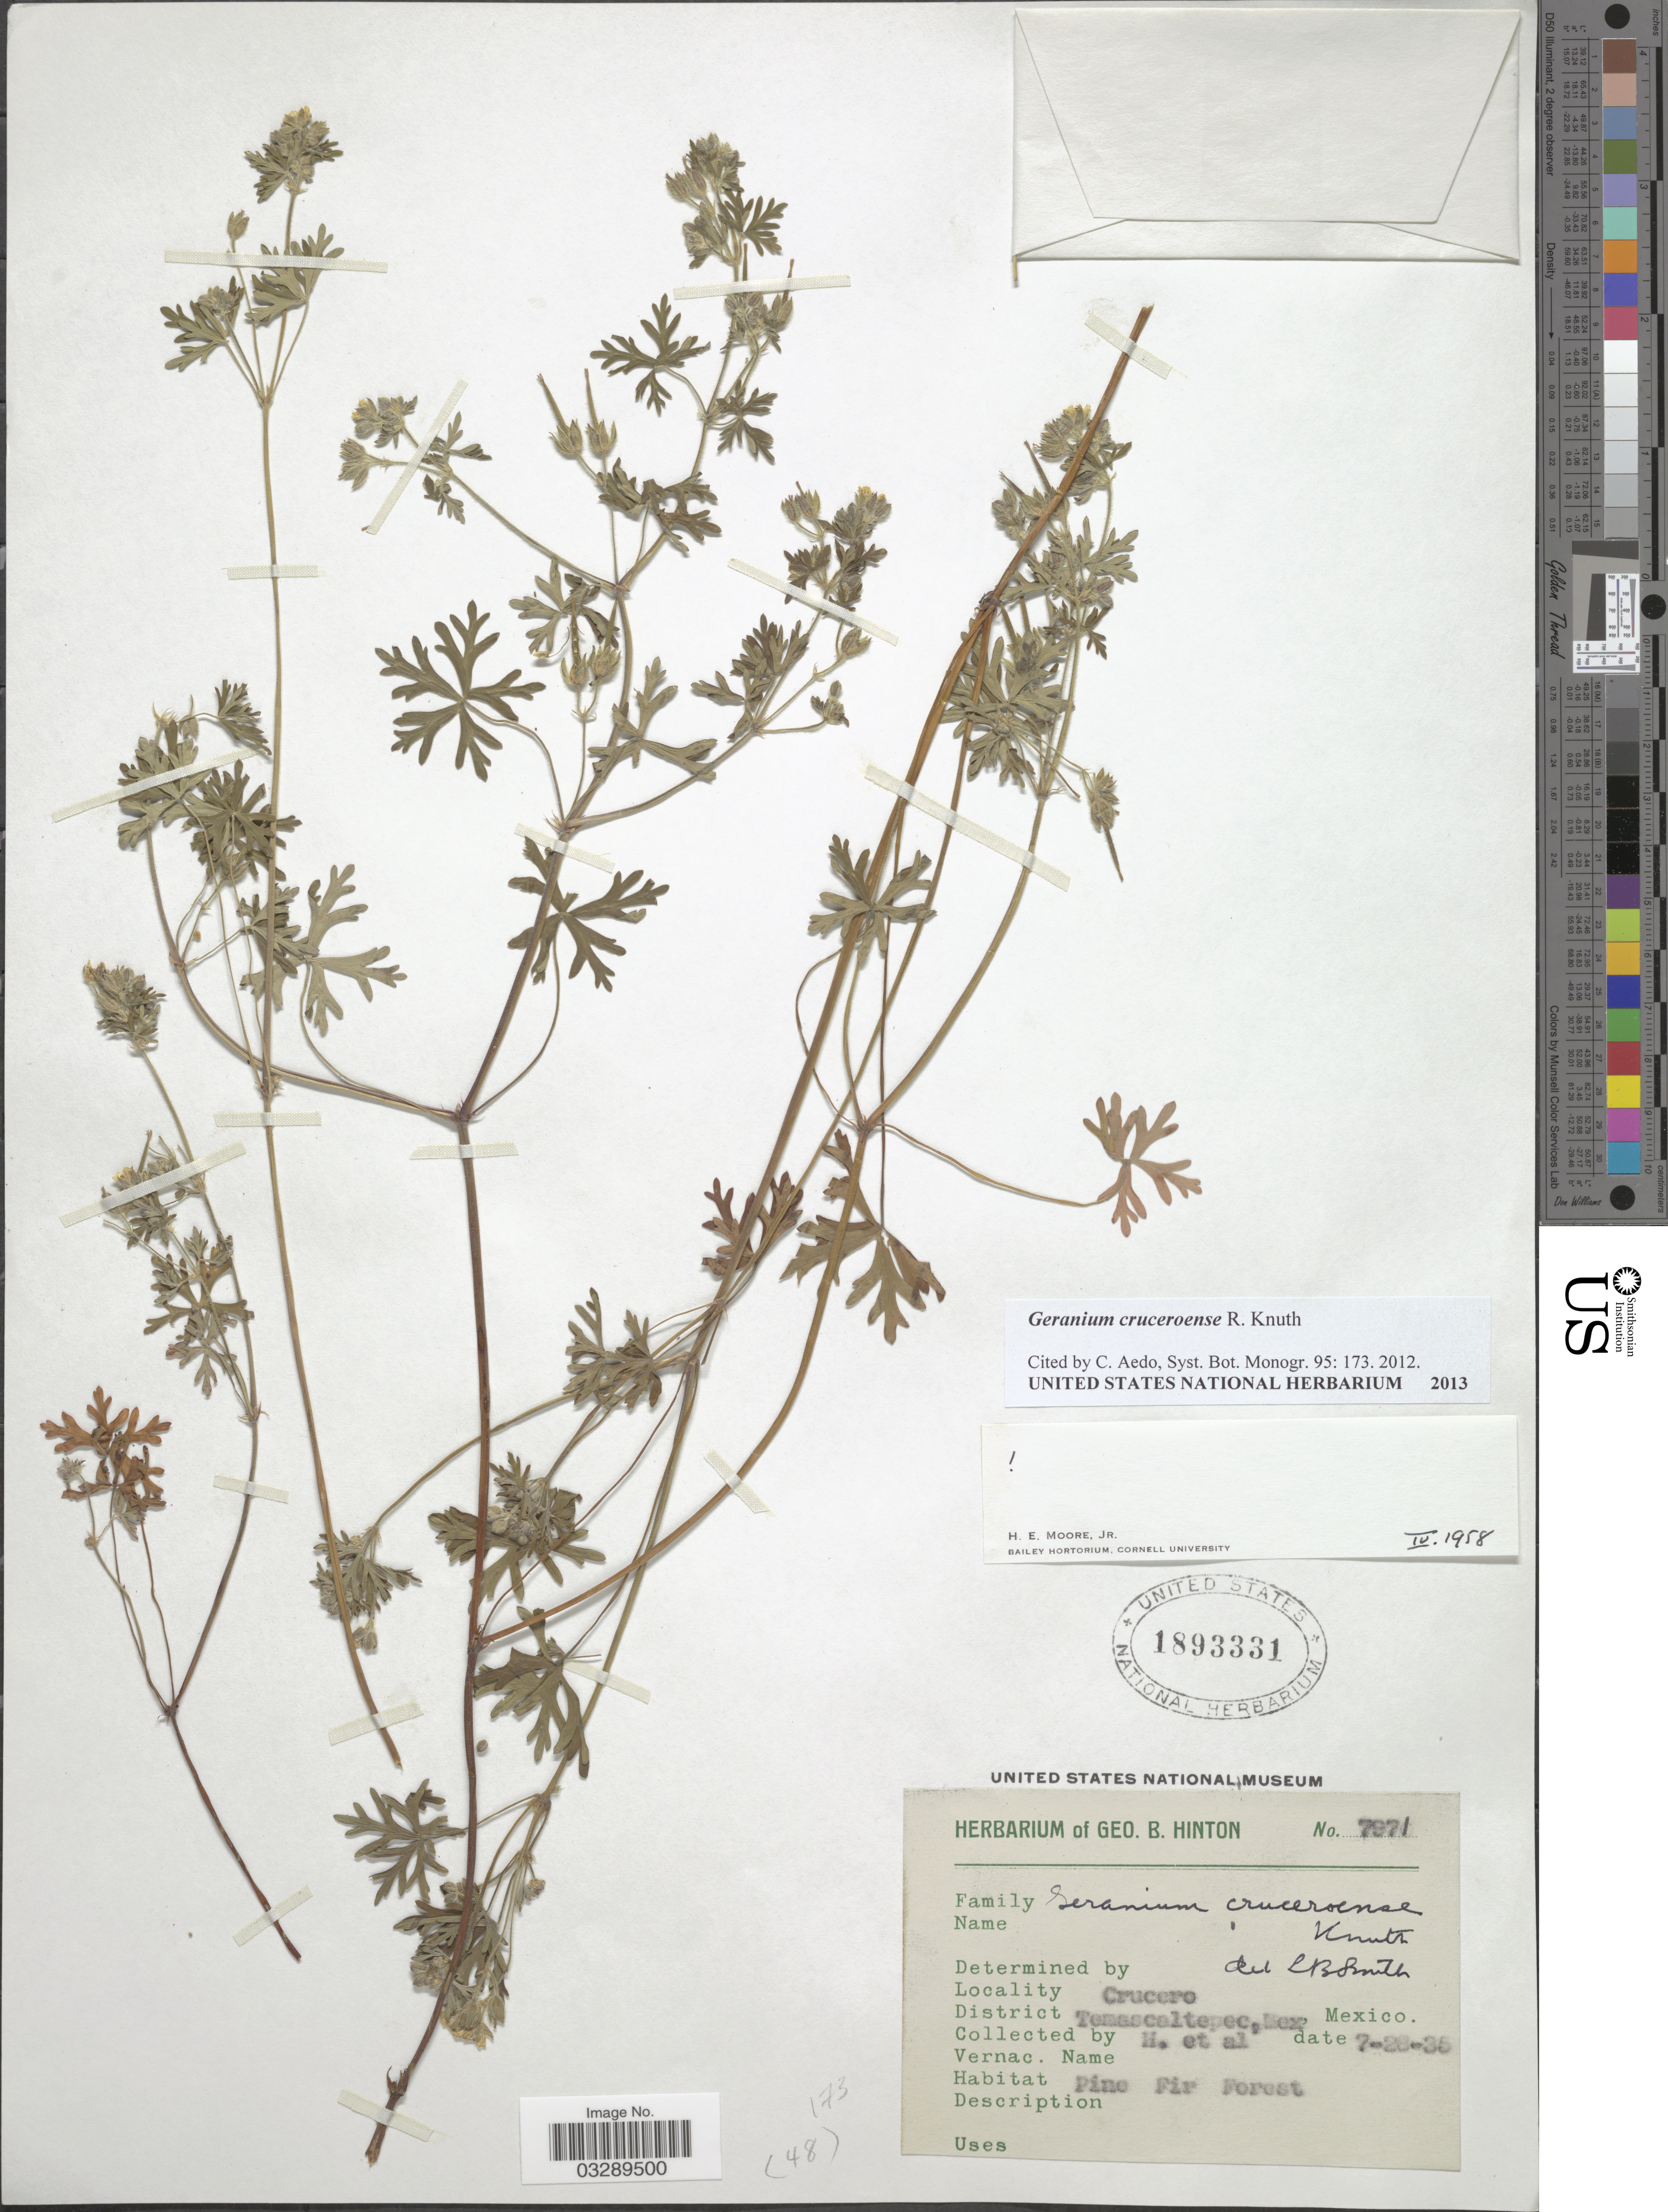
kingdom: Plantae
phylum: Tracheophyta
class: Magnoliopsida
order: Geraniales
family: Geraniaceae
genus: Geranium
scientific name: Geranium cruceroense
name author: R. Knuth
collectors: G. B. Hinton & et al.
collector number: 7971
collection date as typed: Transcribed d/m/y: 28/7/35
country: Mexico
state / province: México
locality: Crucero. District Temascaltepec, Mex.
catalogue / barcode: US 1893331